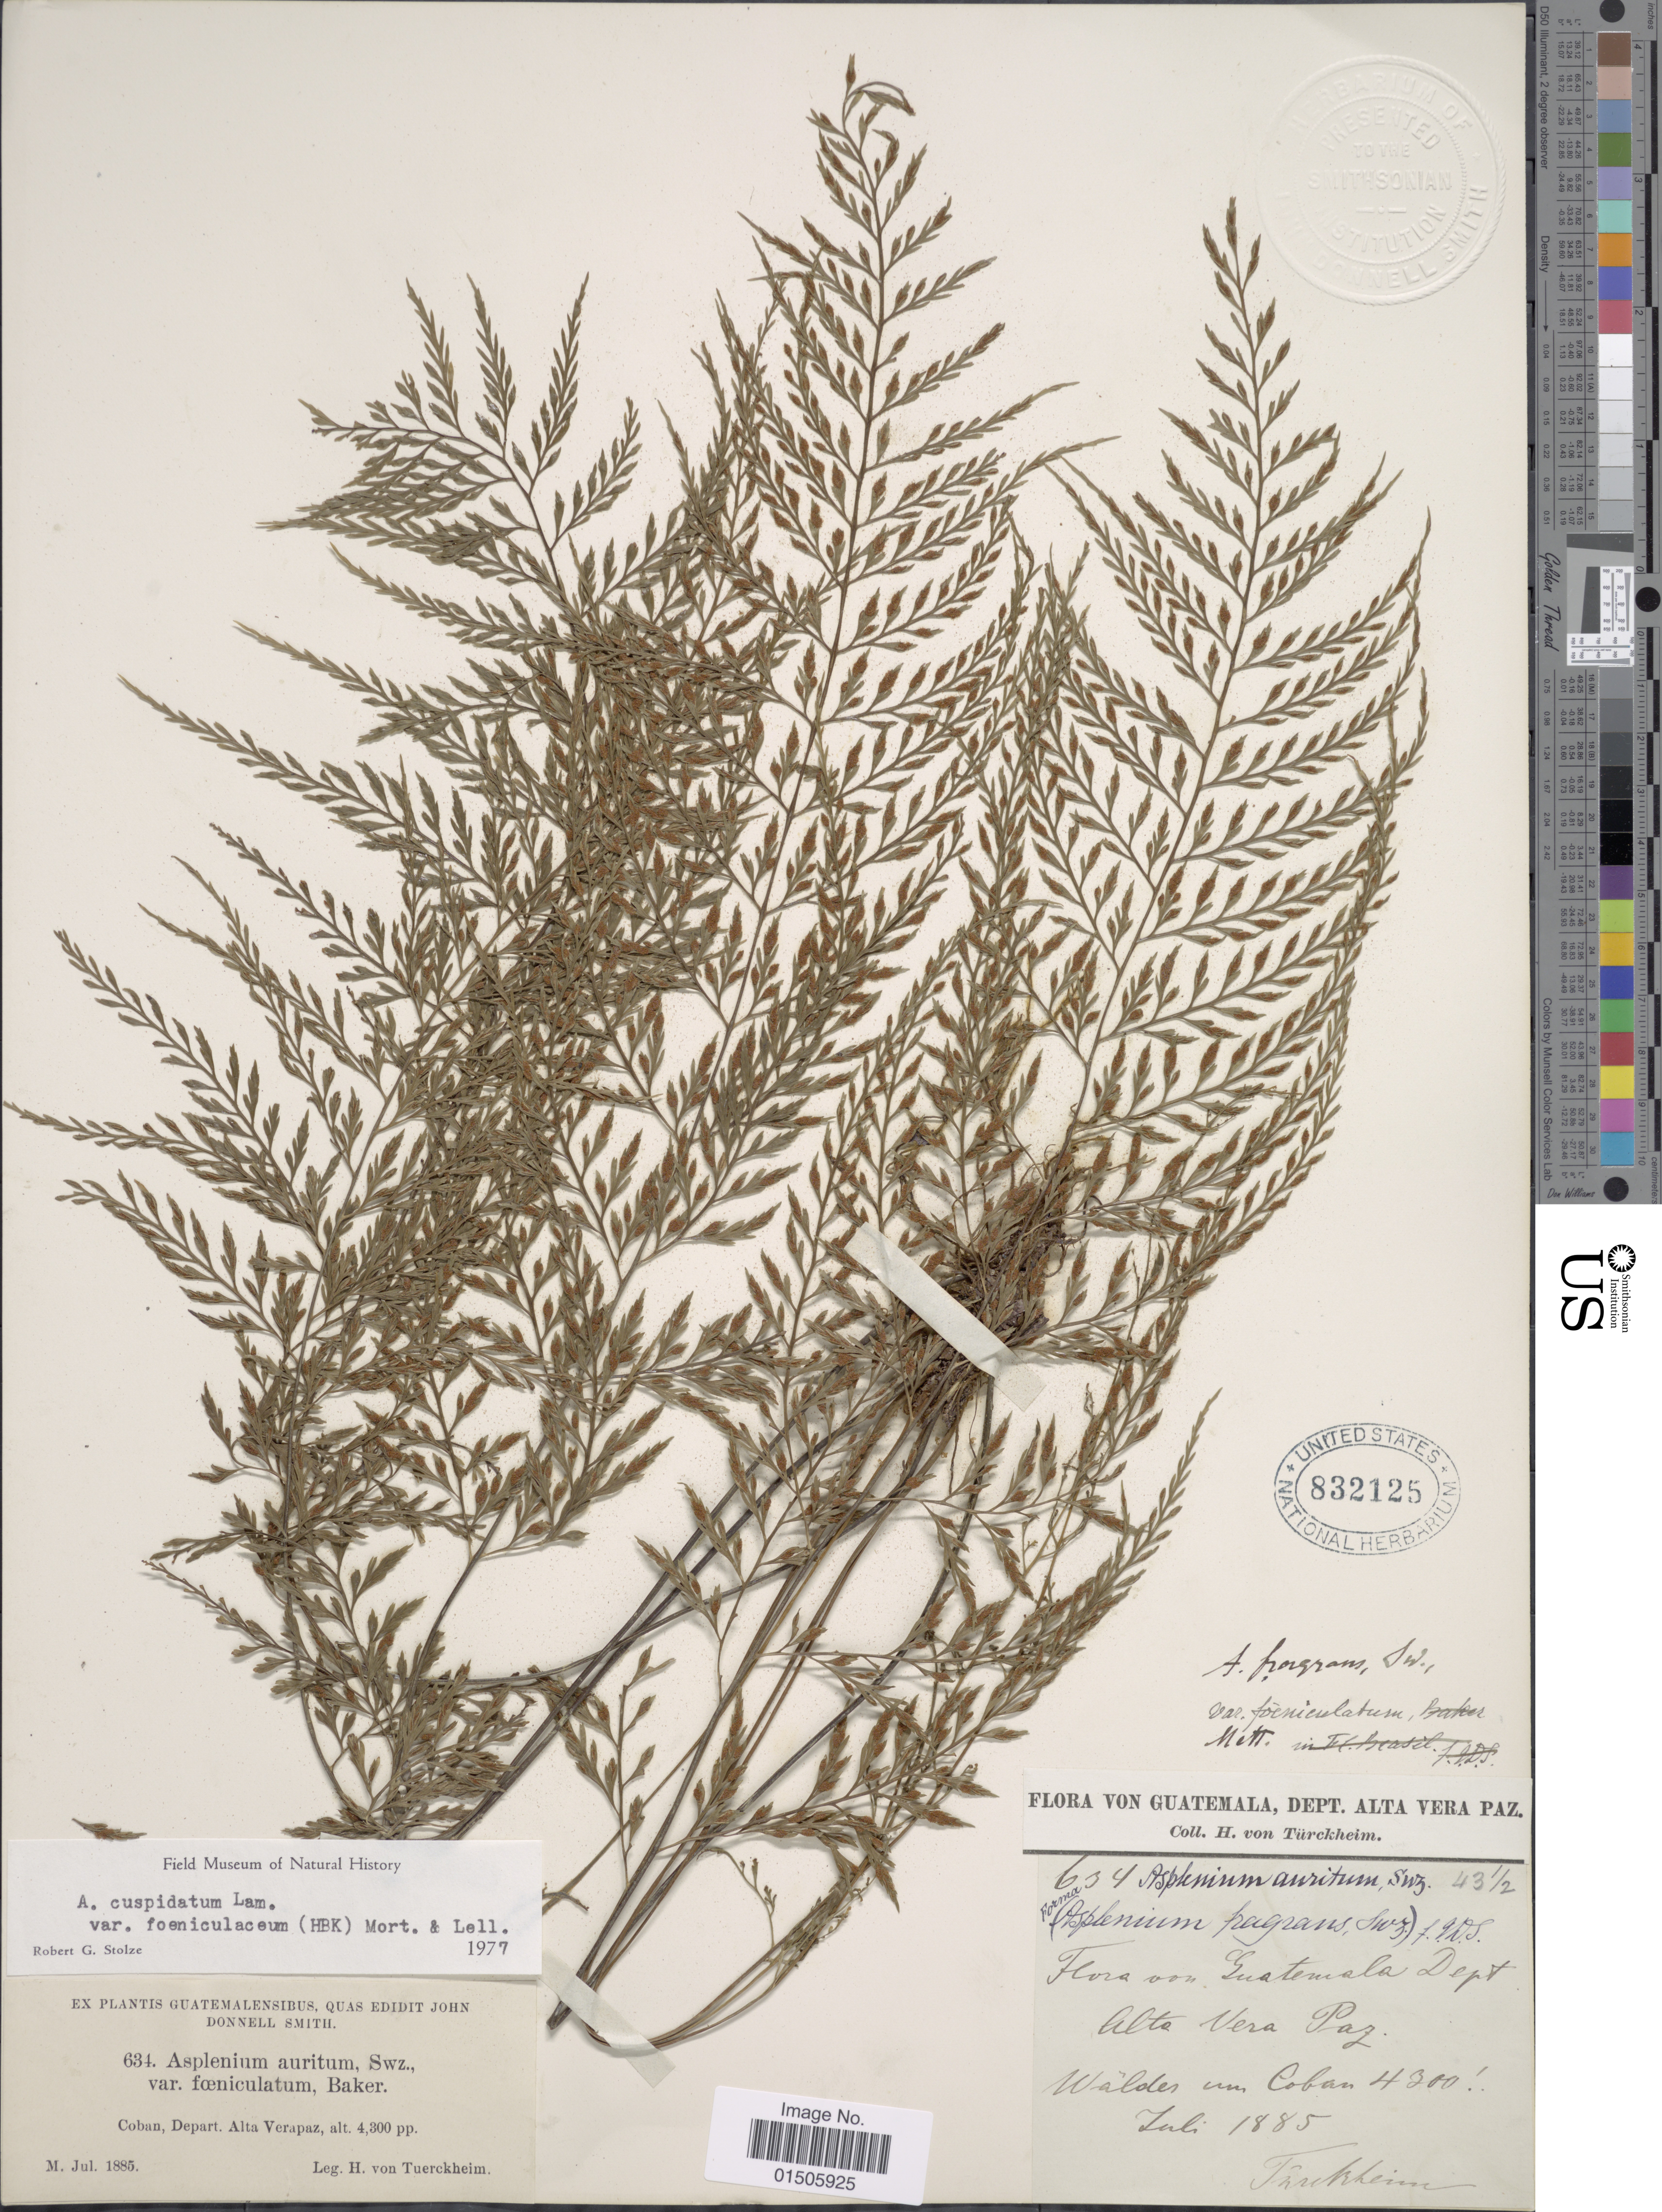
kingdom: Plantae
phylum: Tracheophyta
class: Polypodiopsida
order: Polypodiales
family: Aspleniaceae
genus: Asplenium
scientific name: Asplenium cuspidatum var. foeniculaceum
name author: (Kunth) C.V. Morton & Lellinger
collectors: H. von Tuerckheim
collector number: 634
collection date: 1885-07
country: Guatemala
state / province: Alta Verapaz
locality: Coban. Depart. Alta Verapaz.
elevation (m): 1311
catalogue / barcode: US 832125